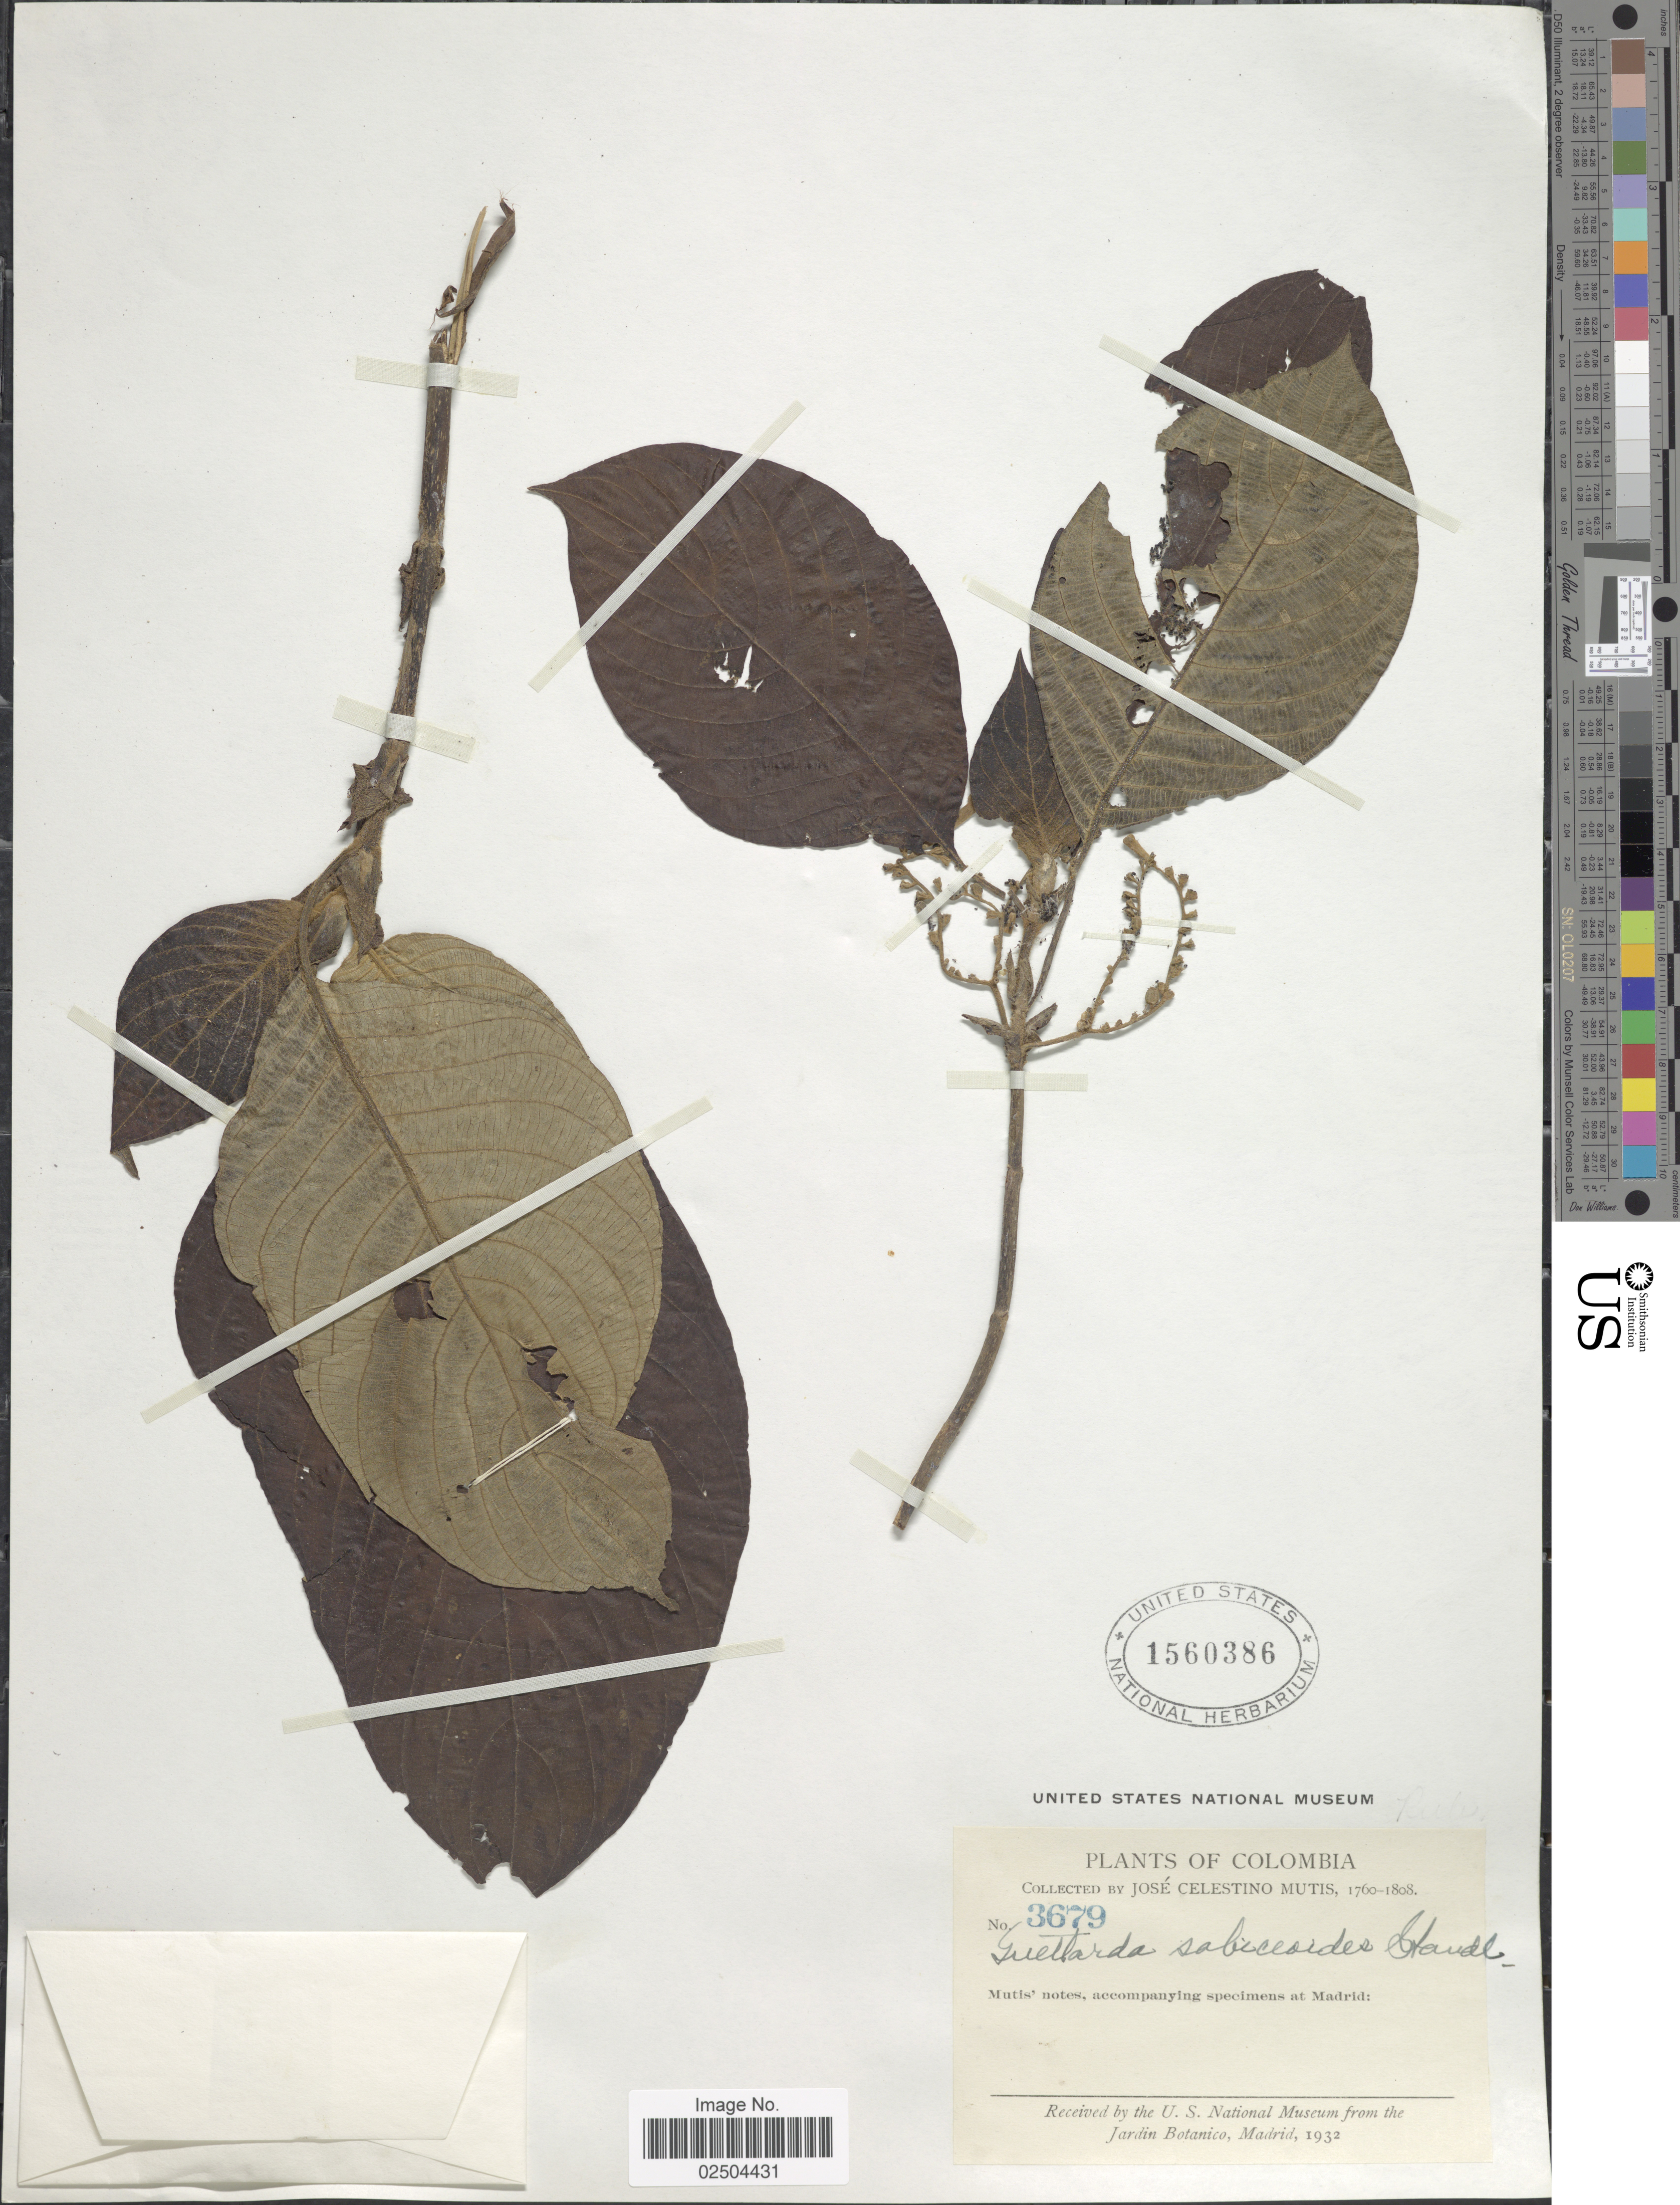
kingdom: Plantae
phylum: Tracheophyta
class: Magnoliopsida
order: Gentianales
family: Rubiaceae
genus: Guettarda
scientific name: Guettarda crispiflora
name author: Vahl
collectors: J. C. B. Mutis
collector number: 3679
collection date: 1760/1808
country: Colombia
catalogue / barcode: US 1560386